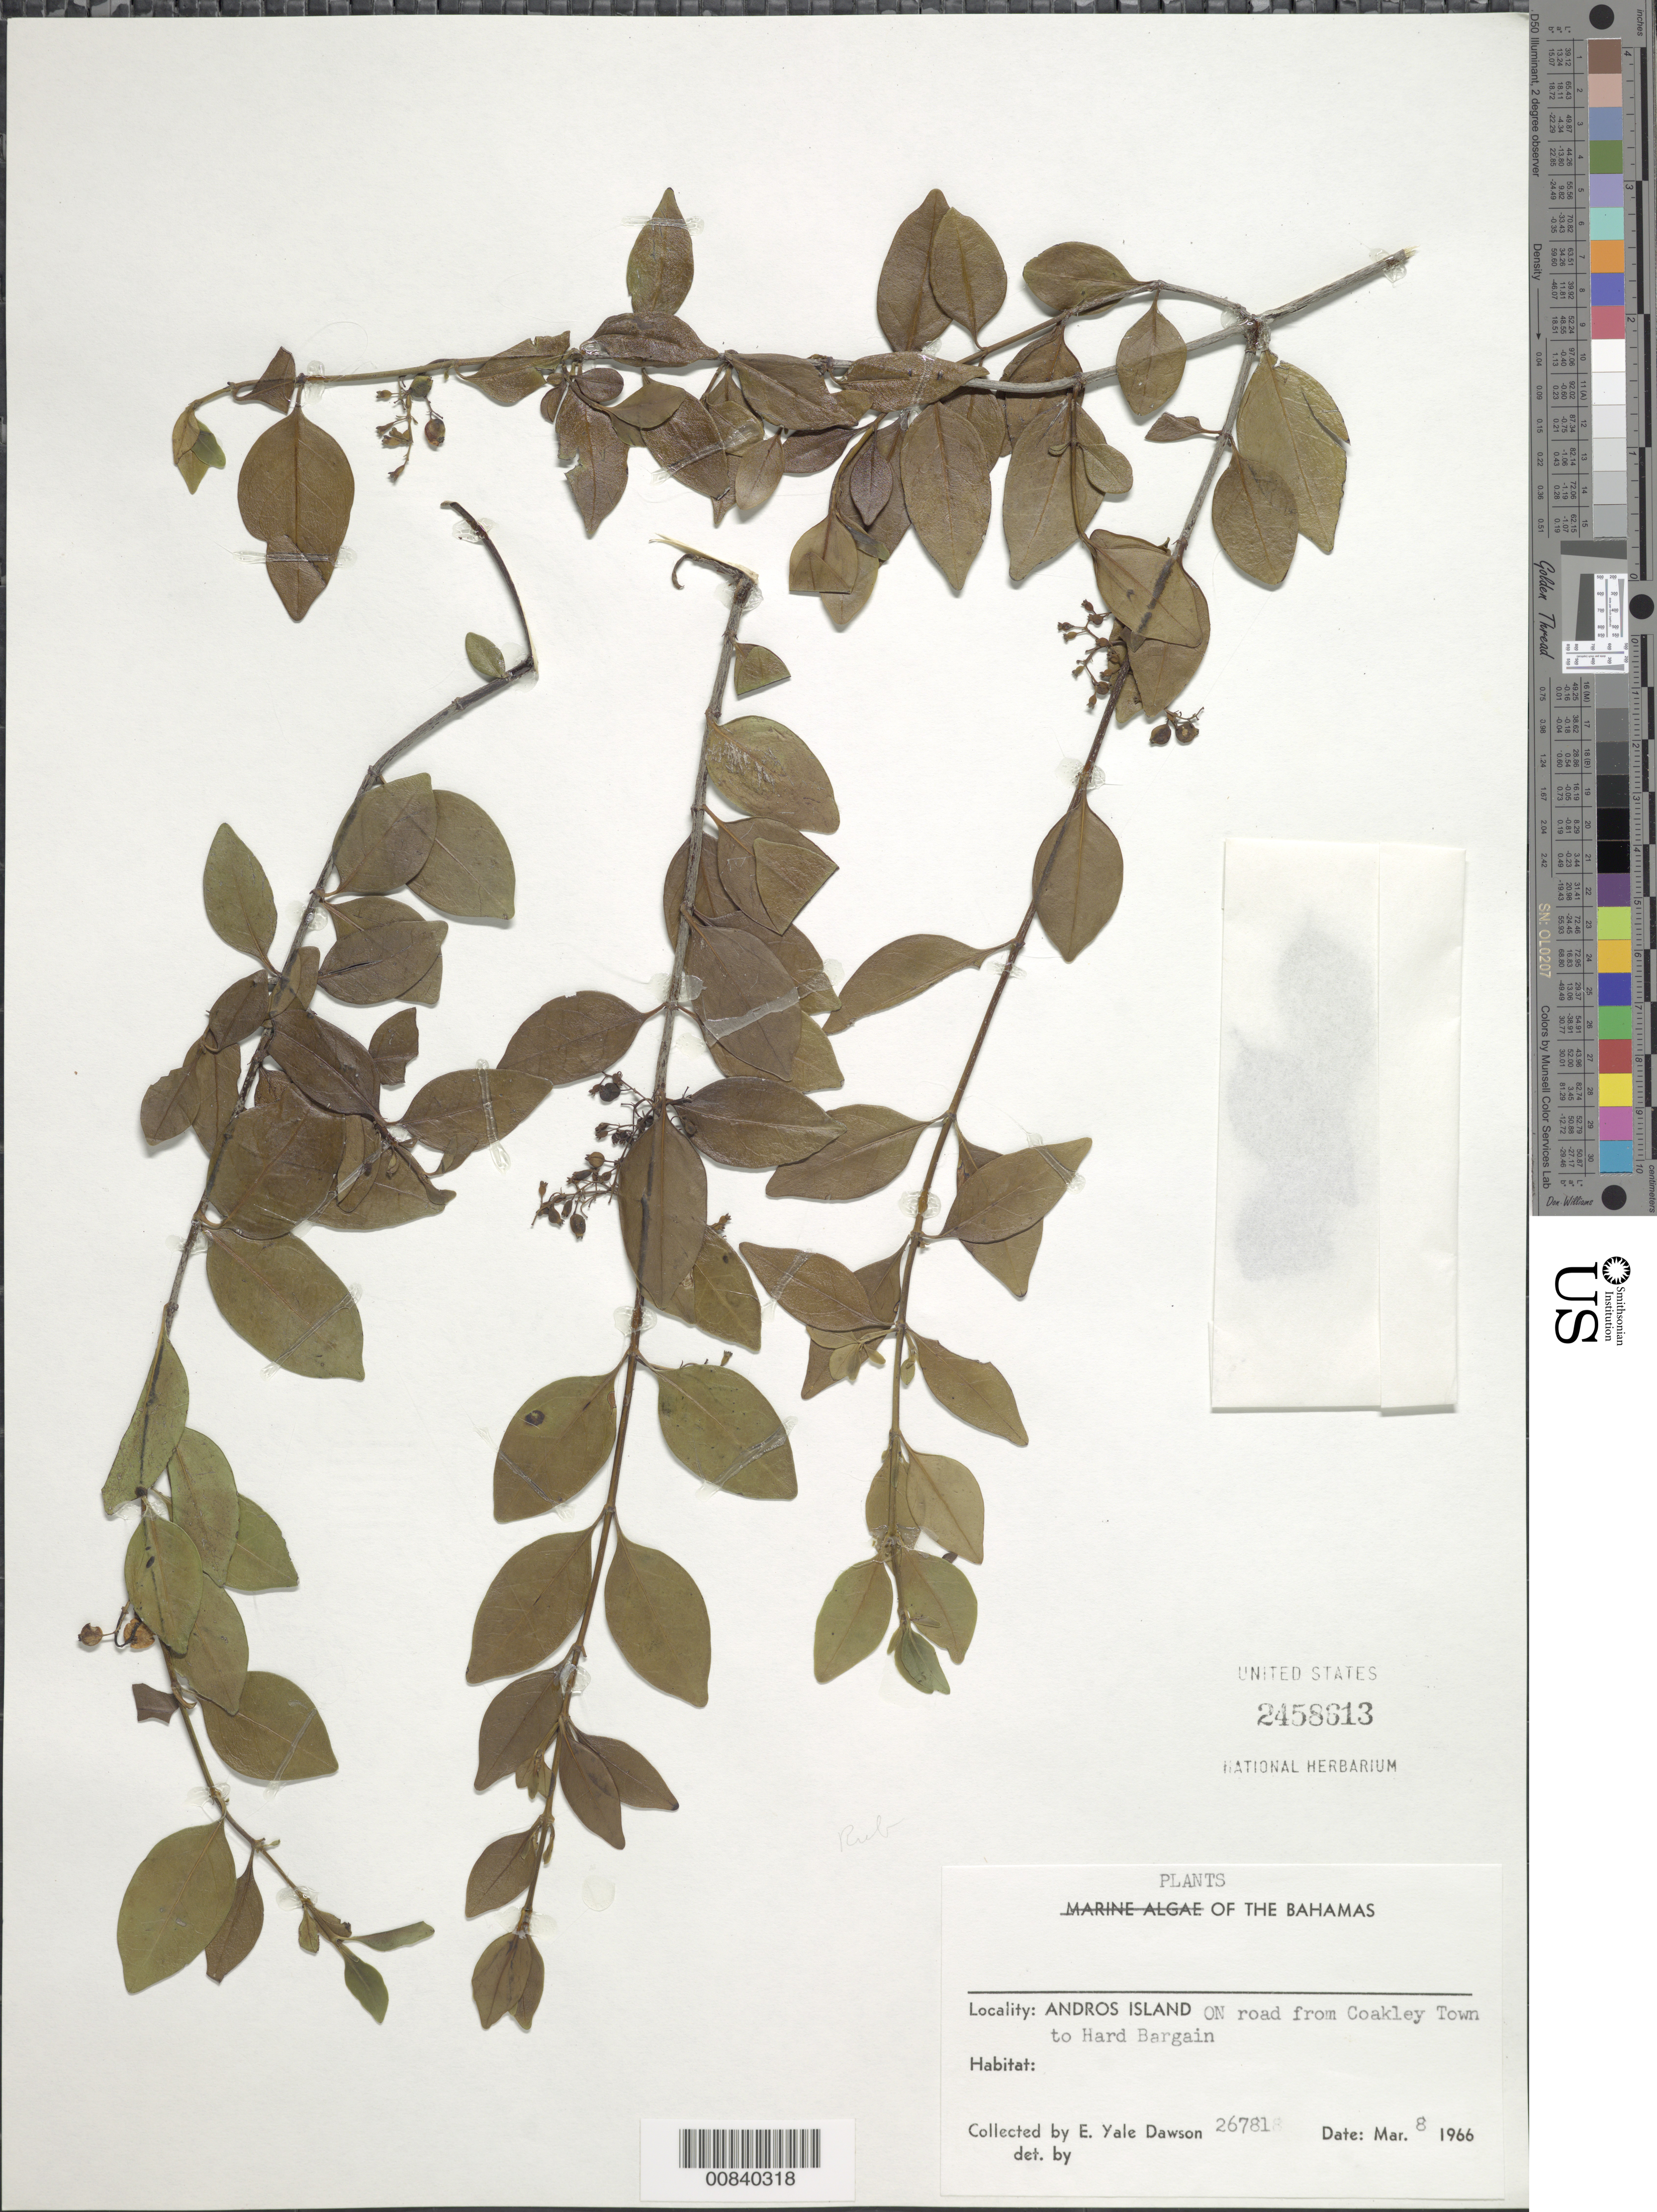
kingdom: Plantae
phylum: Tracheophyta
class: Magnoliopsida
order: Gentianales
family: Rubiaceae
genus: Chiococca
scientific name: Chiococca alba subsp. alba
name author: (L.) Hitchc.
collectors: E. Y. Dawson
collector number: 26781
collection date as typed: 08 Mar 1966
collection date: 1966-03-08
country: Bahamas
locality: Andros Island. On road from Coakley Town to Hard Bargain.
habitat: Along road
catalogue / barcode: US 2458613